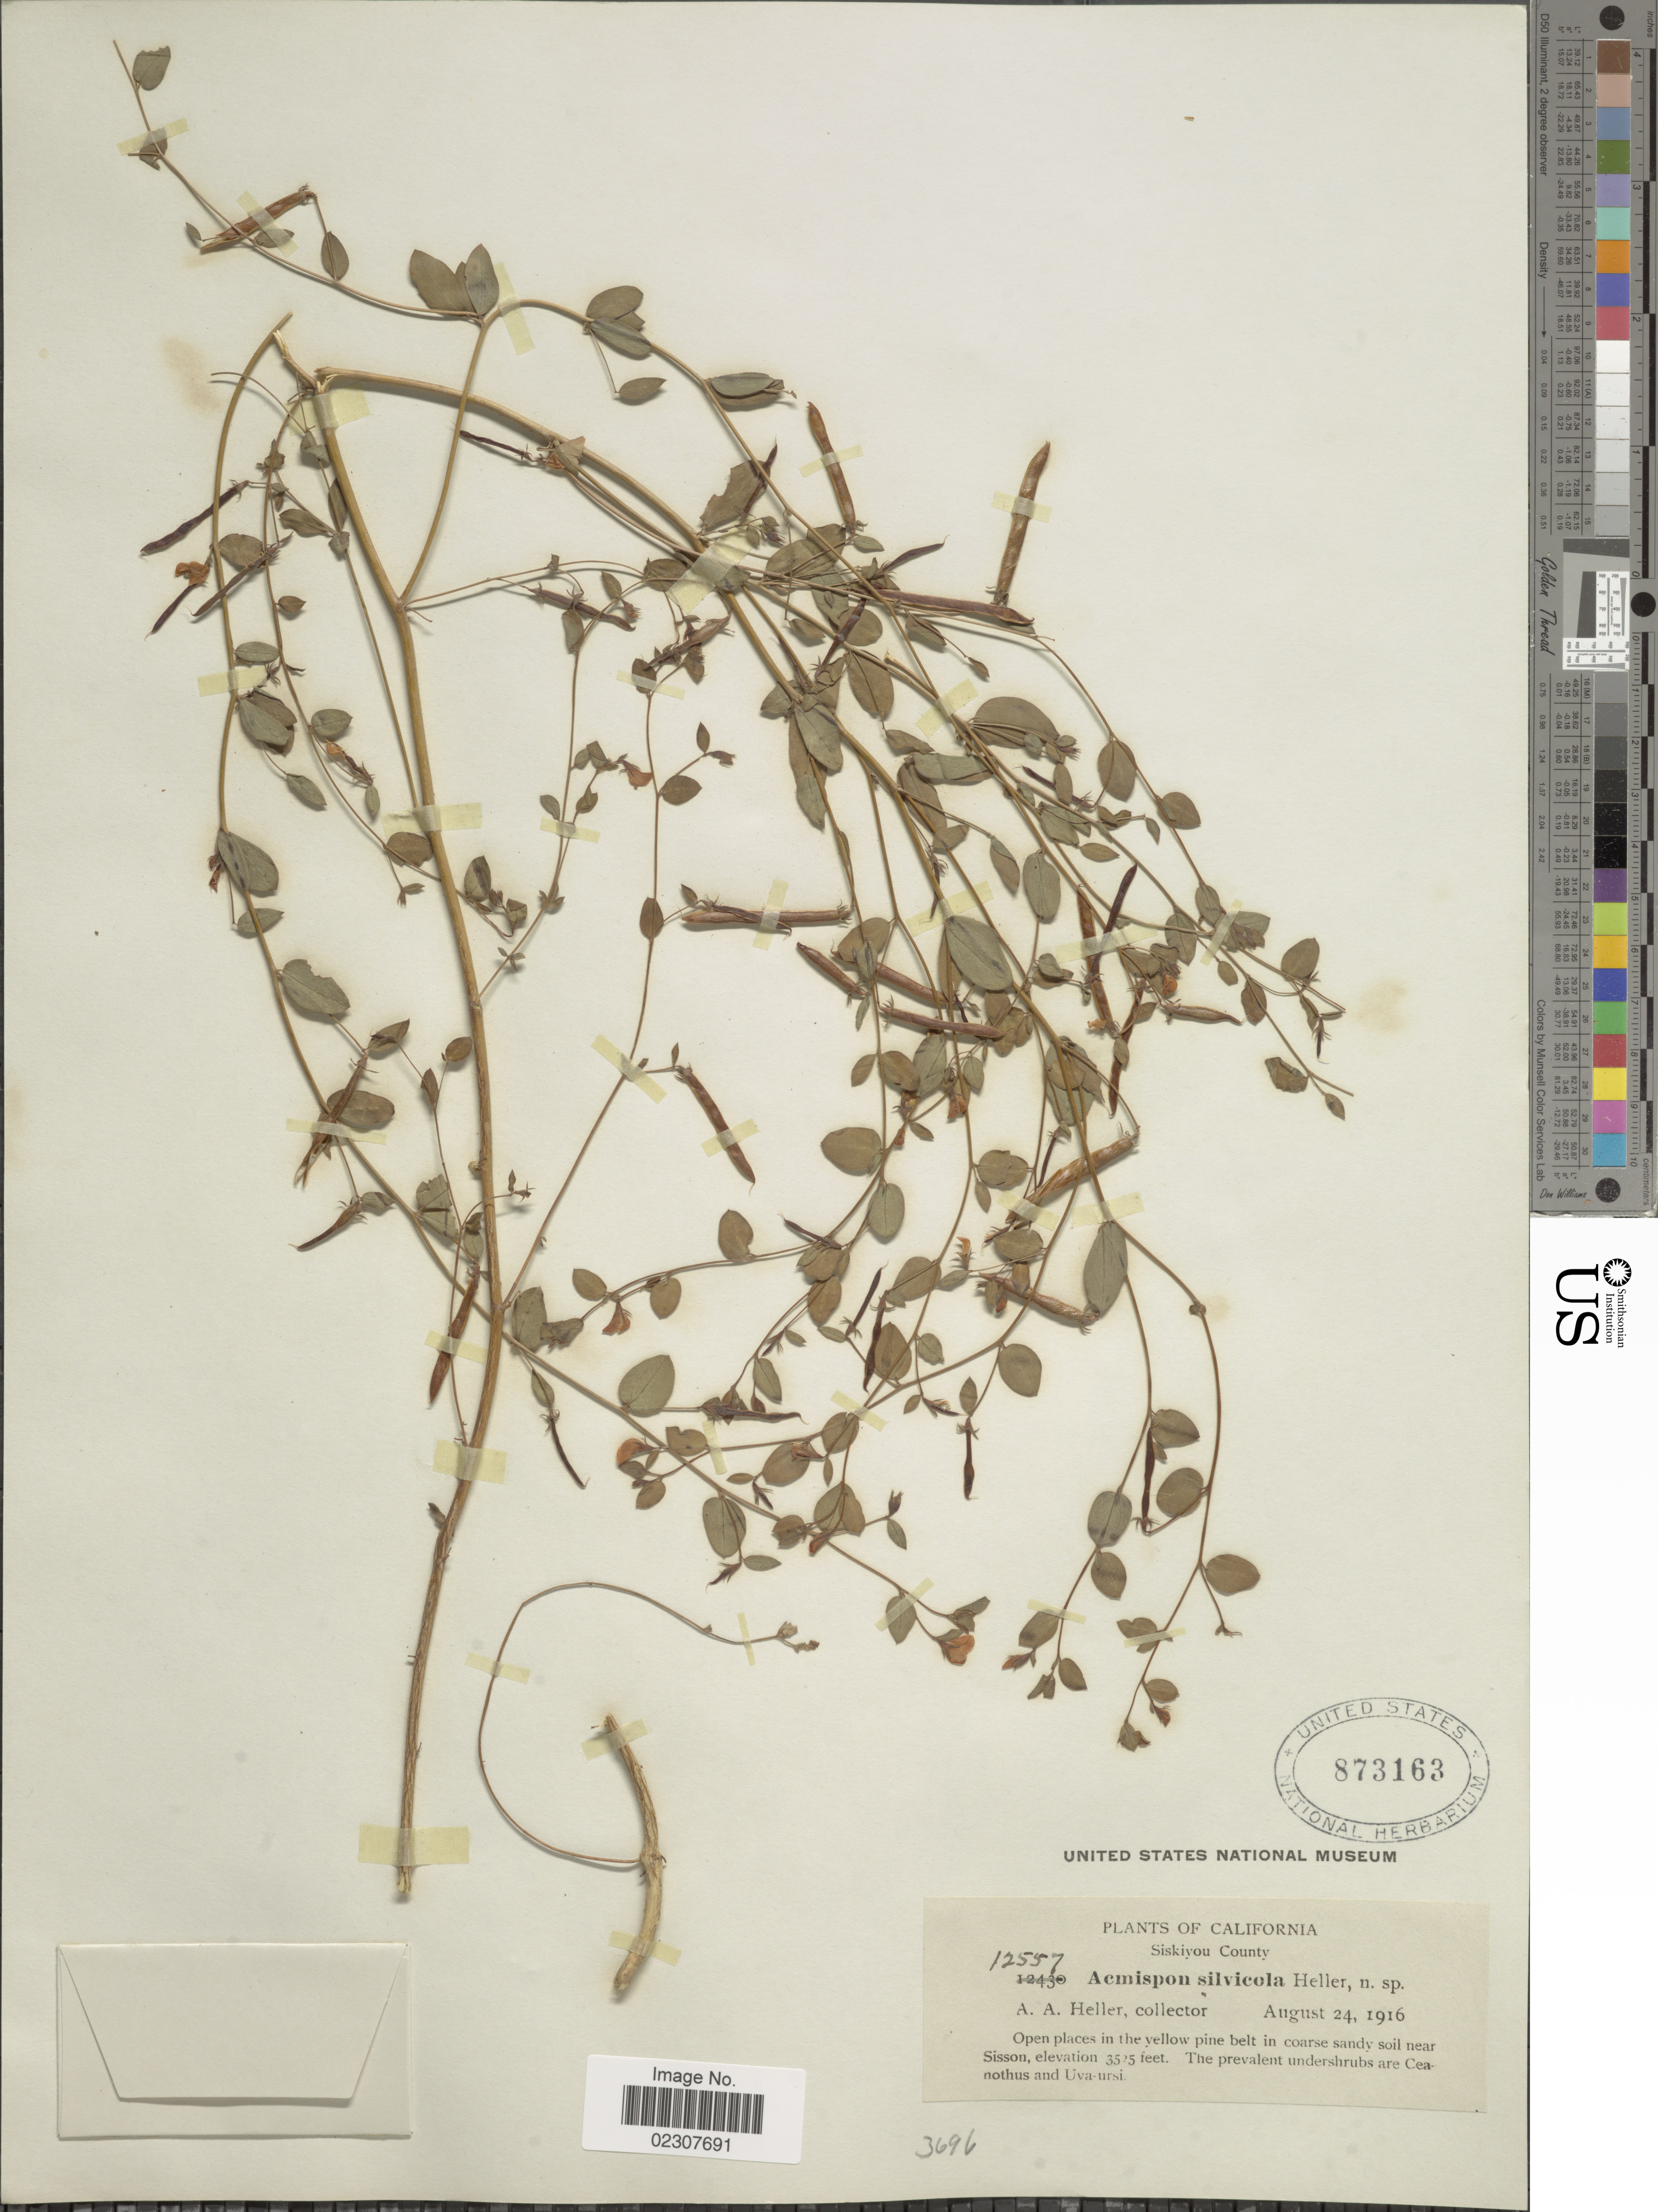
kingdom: Plantae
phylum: Tracheophyta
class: Magnoliopsida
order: Fabales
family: Fabaceae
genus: Acmispon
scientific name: Acmispon silvicola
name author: A. Heller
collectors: A. A. Heller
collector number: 12557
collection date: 1916-08-24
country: United States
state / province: California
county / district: Siskiyou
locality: Siskiyou County, Open places in the yellow pine belt in coarse sandy soil near Sisson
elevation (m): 1074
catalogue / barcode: US 873163